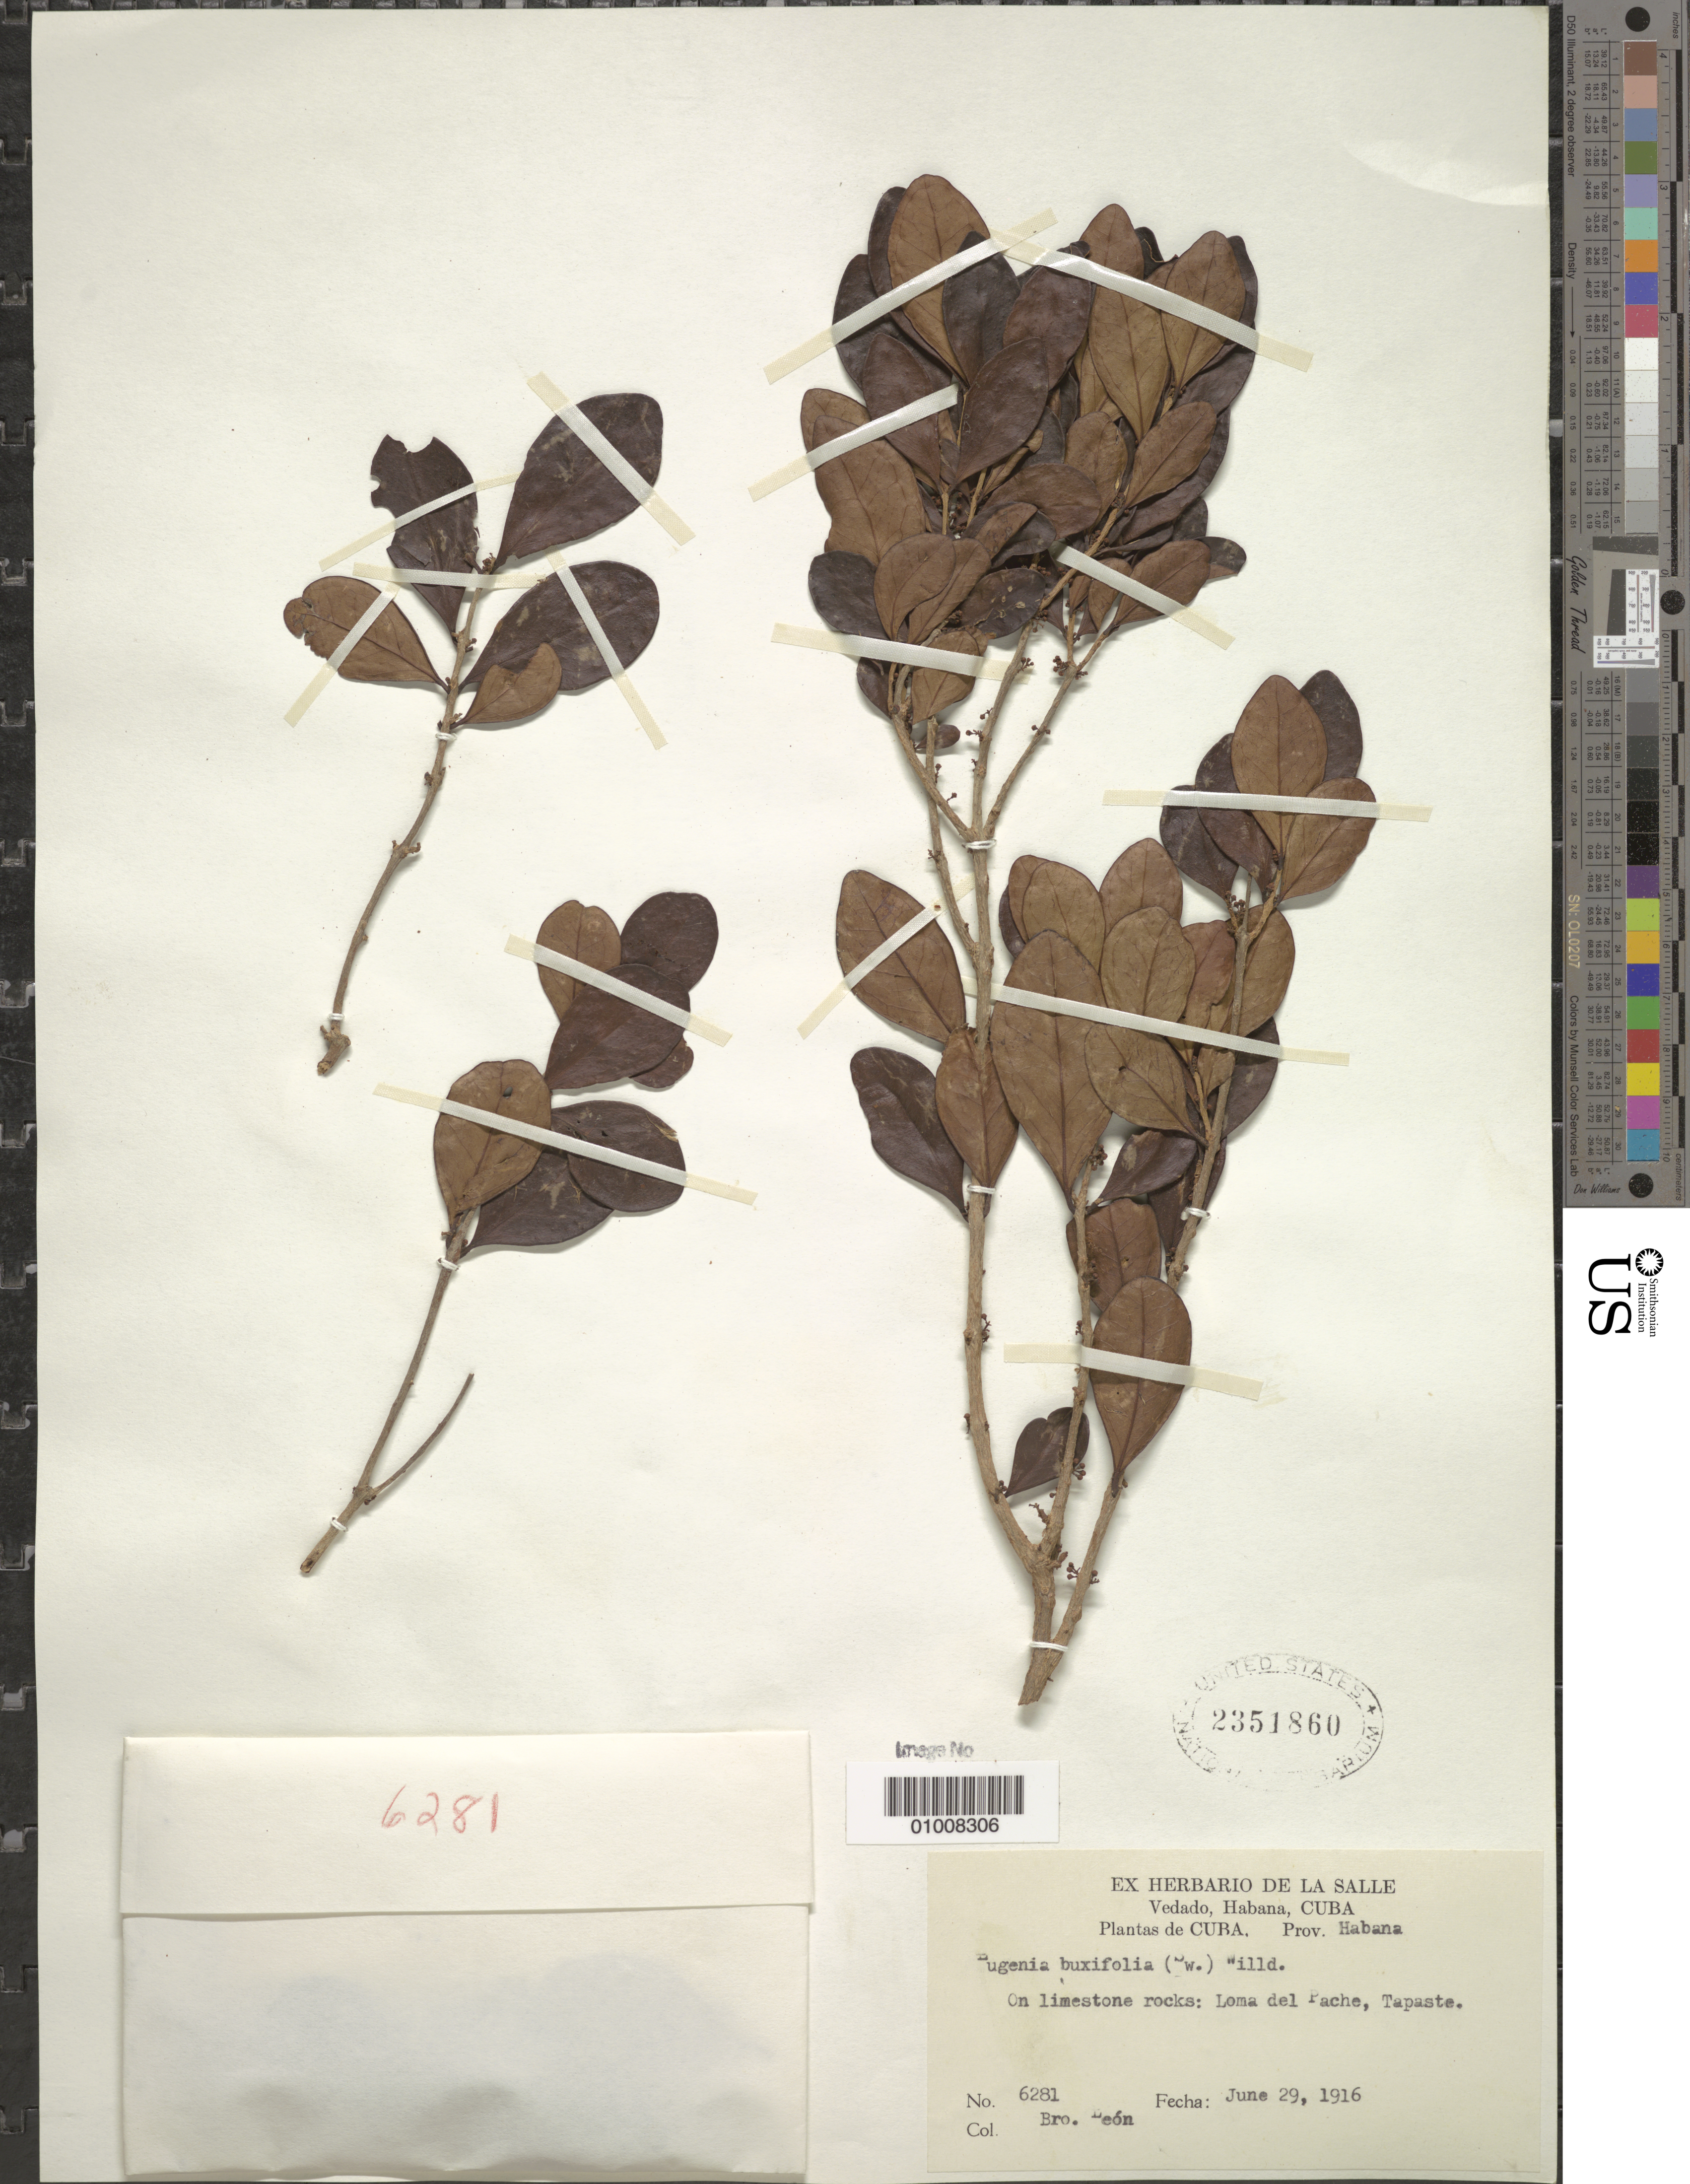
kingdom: Plantae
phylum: Tracheophyta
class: Magnoliopsida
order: Myrtales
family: Myrtaceae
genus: Eugenia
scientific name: Eugenia foetida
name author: Pers.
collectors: Bro. León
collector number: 6281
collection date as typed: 29 Jun 1916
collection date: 1916-06-29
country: Cuba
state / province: La Habana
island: Cuba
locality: Loma del Pache, Tapaste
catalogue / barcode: US 2351860